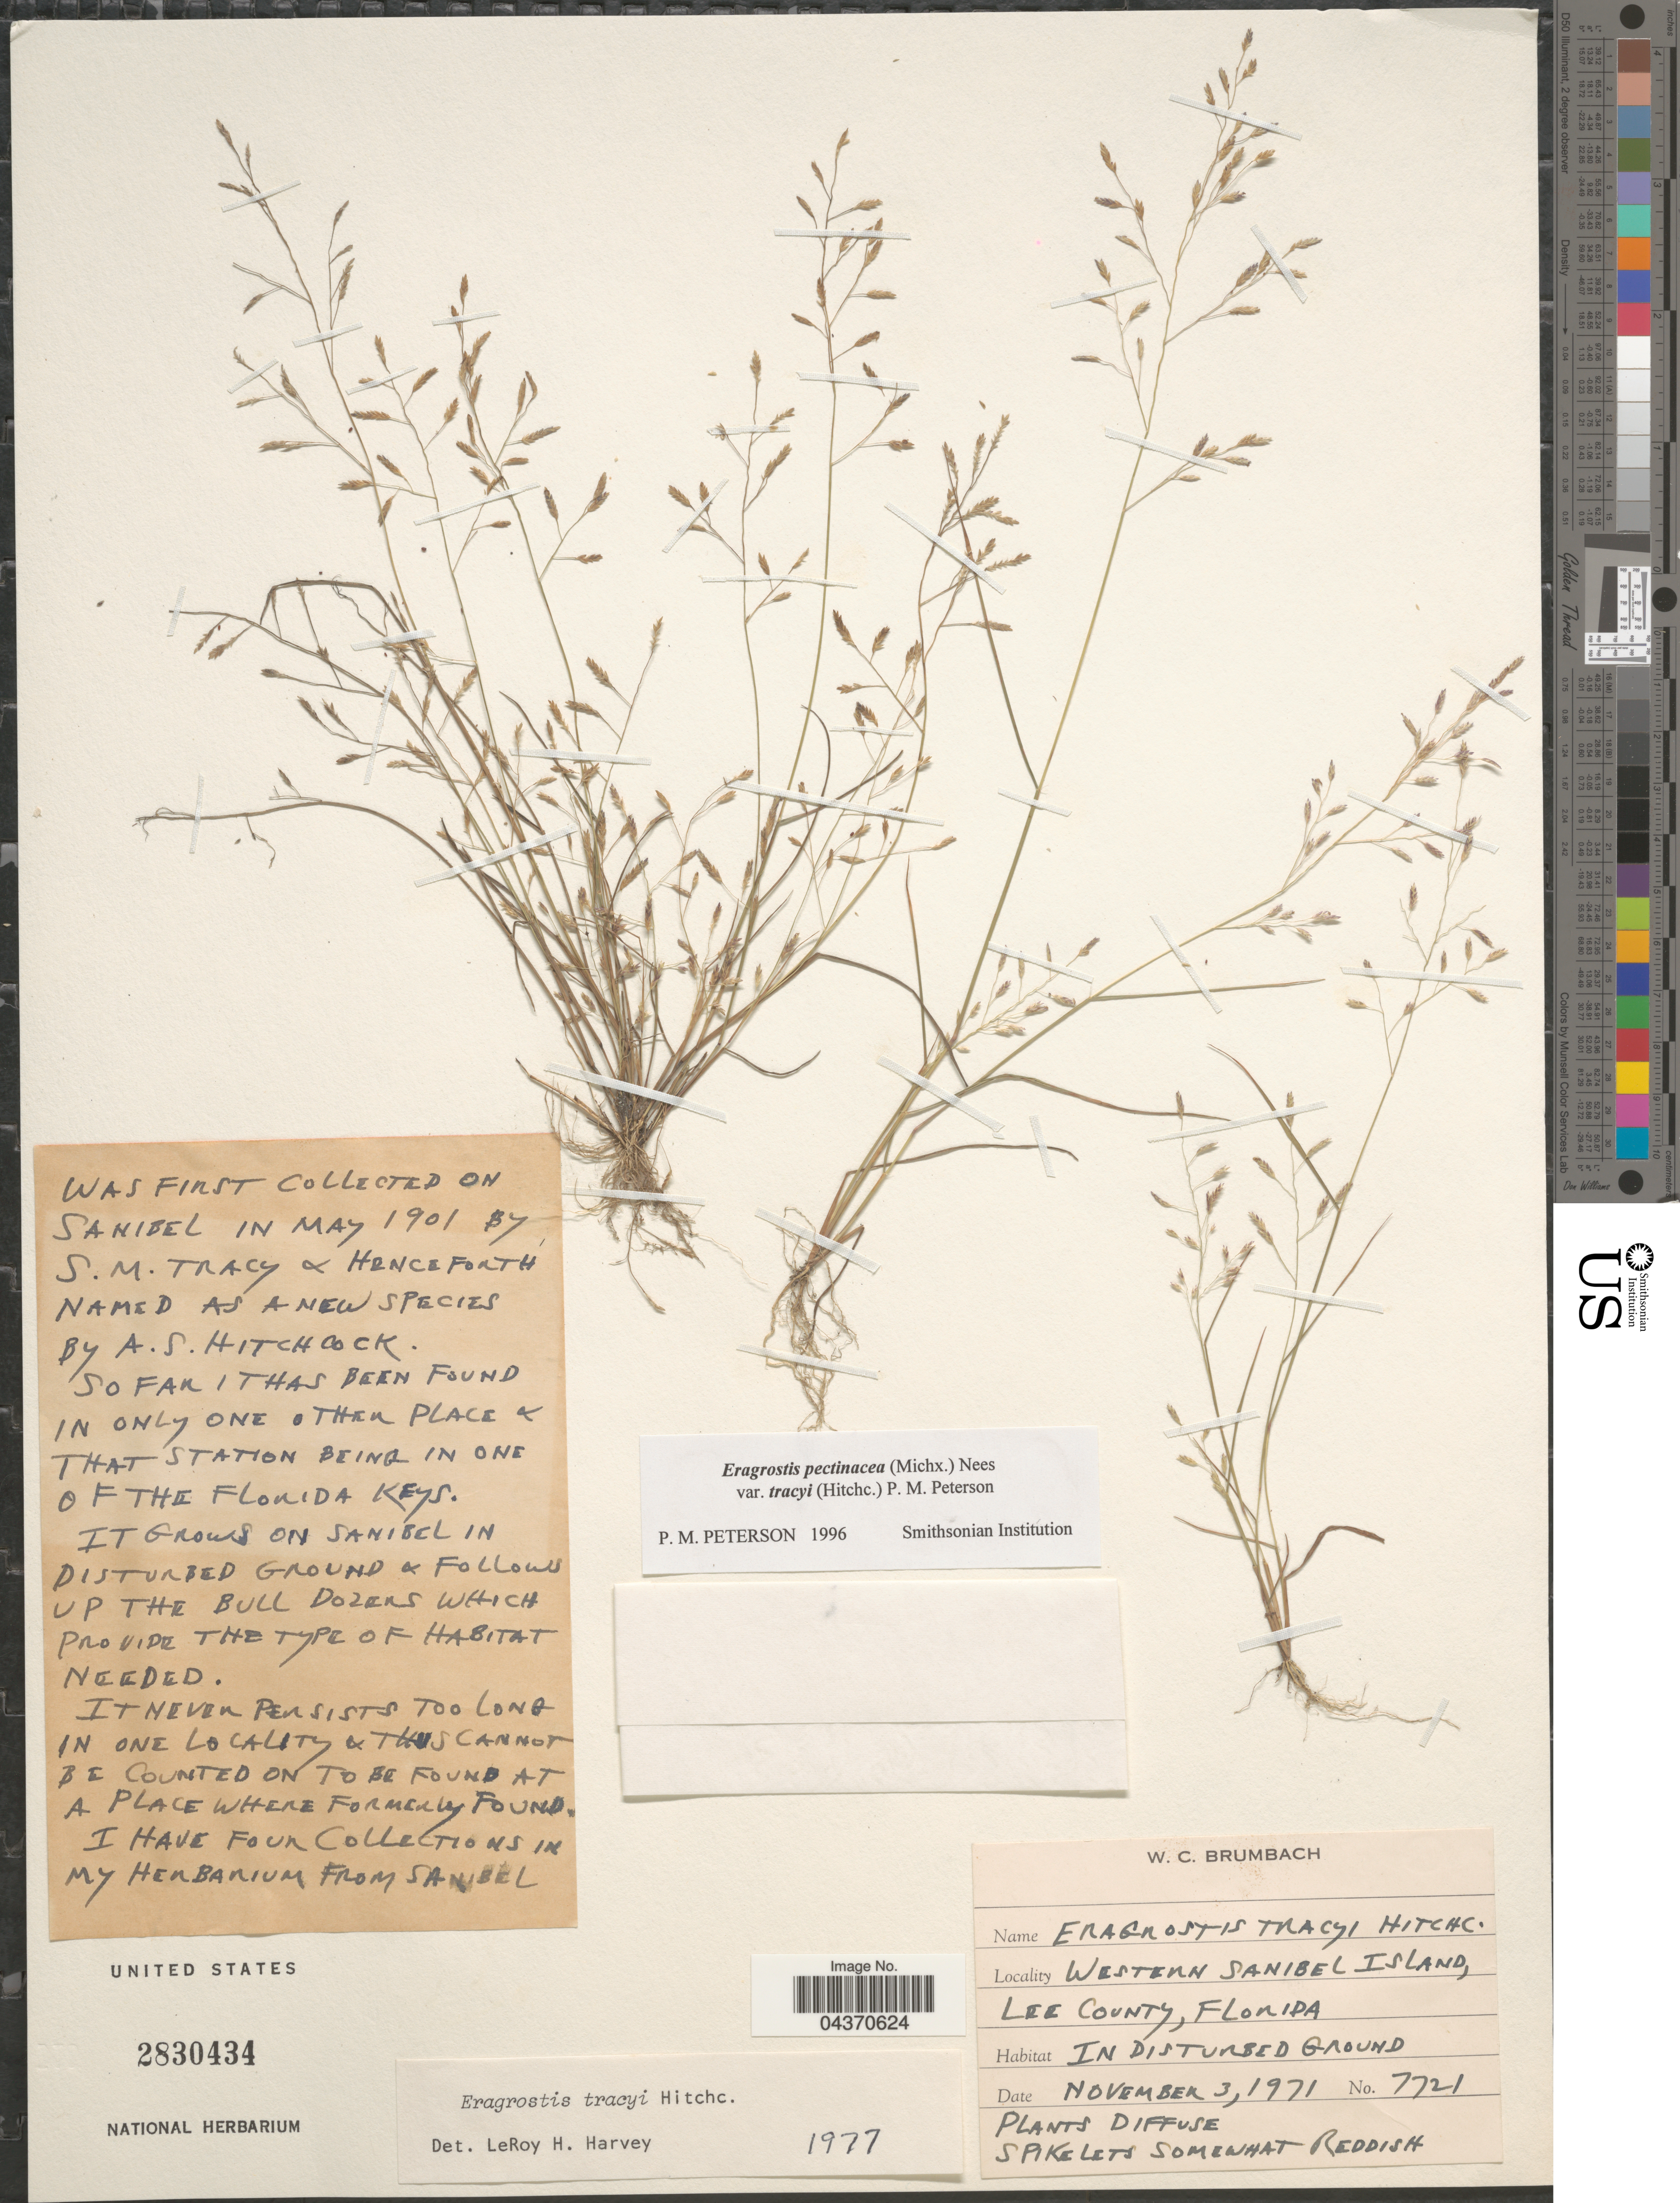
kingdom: Plantae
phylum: Tracheophyta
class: Liliopsida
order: Poales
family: Poaceae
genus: Eragrostis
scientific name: Eragrostis pectinacea var. tracyi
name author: (Hitchc.) P.M. Peterson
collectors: W. C. Brumbach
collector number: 7721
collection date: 1971-11-03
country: United States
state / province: Florida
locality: Western Sanibel Island. Lee County.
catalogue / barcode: US 2830434